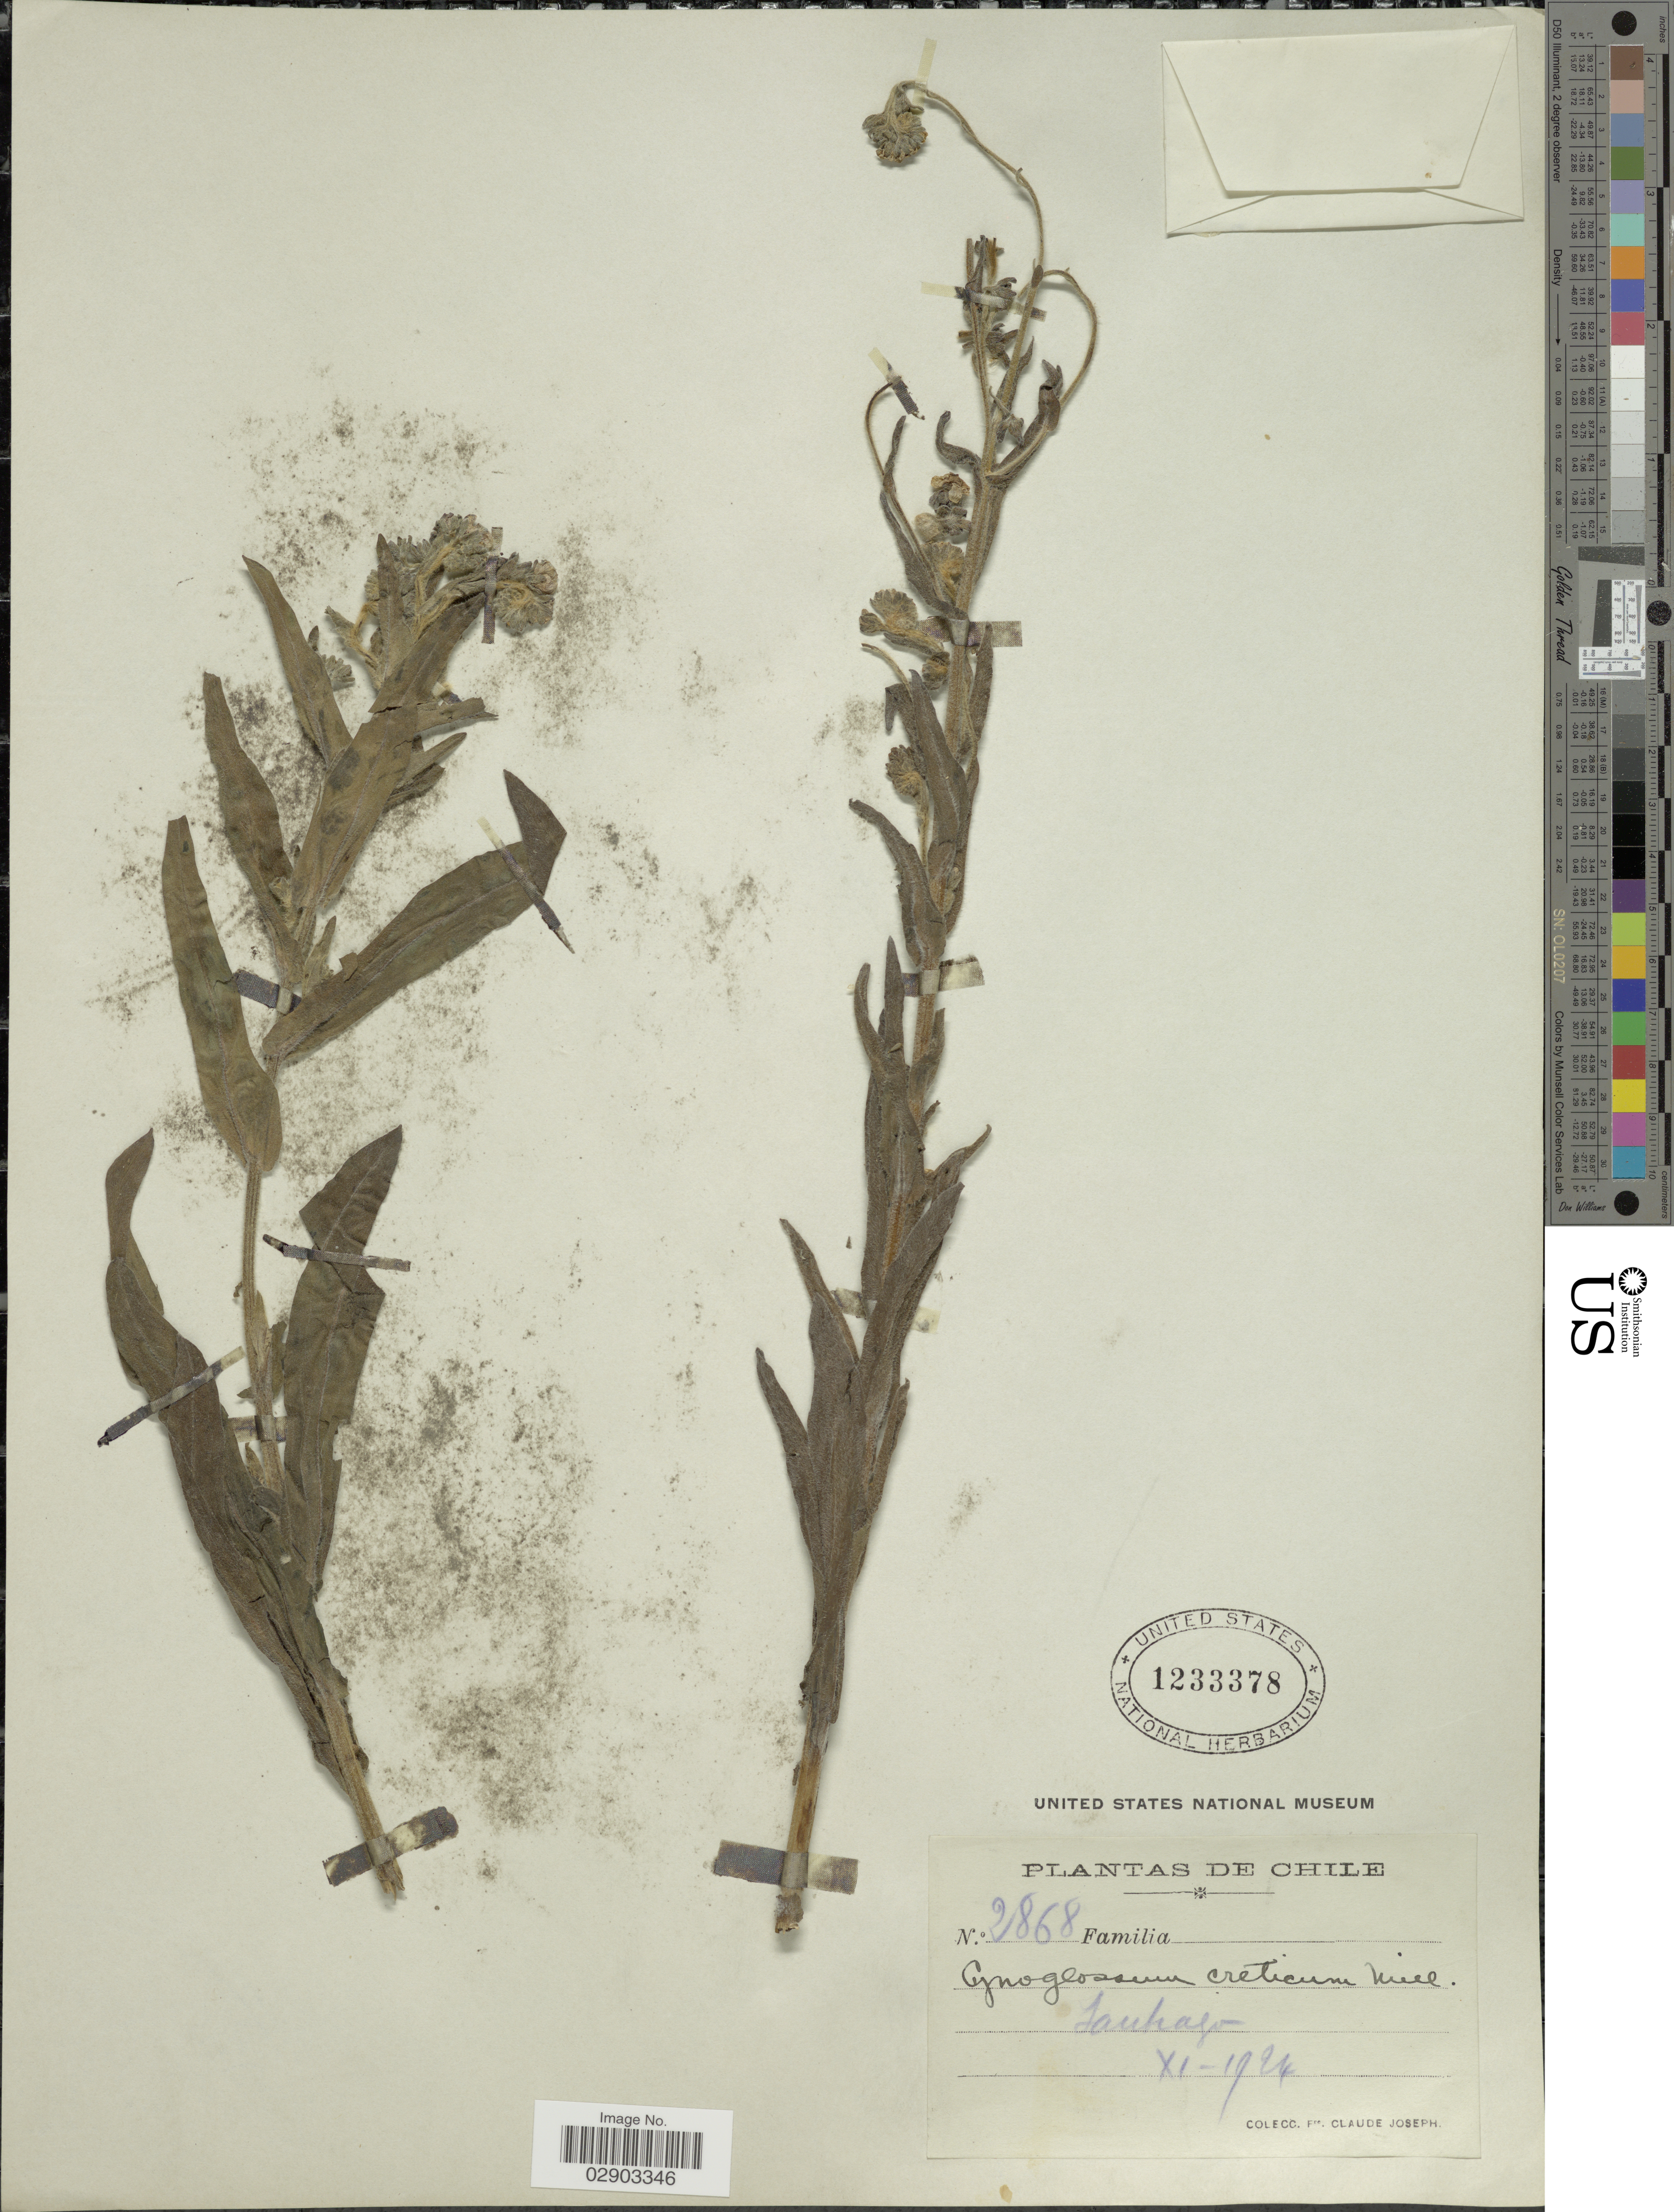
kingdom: Plantae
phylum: Tracheophyta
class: Magnoliopsida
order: Boraginales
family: Boraginaceae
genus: Cynoglossum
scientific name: Cynoglossum creticum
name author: Mill.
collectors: Bro. Claude-Joseph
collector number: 2868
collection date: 1924-11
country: Chile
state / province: Región Metropolitana (RM)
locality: Santiago.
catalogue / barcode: US 1233378